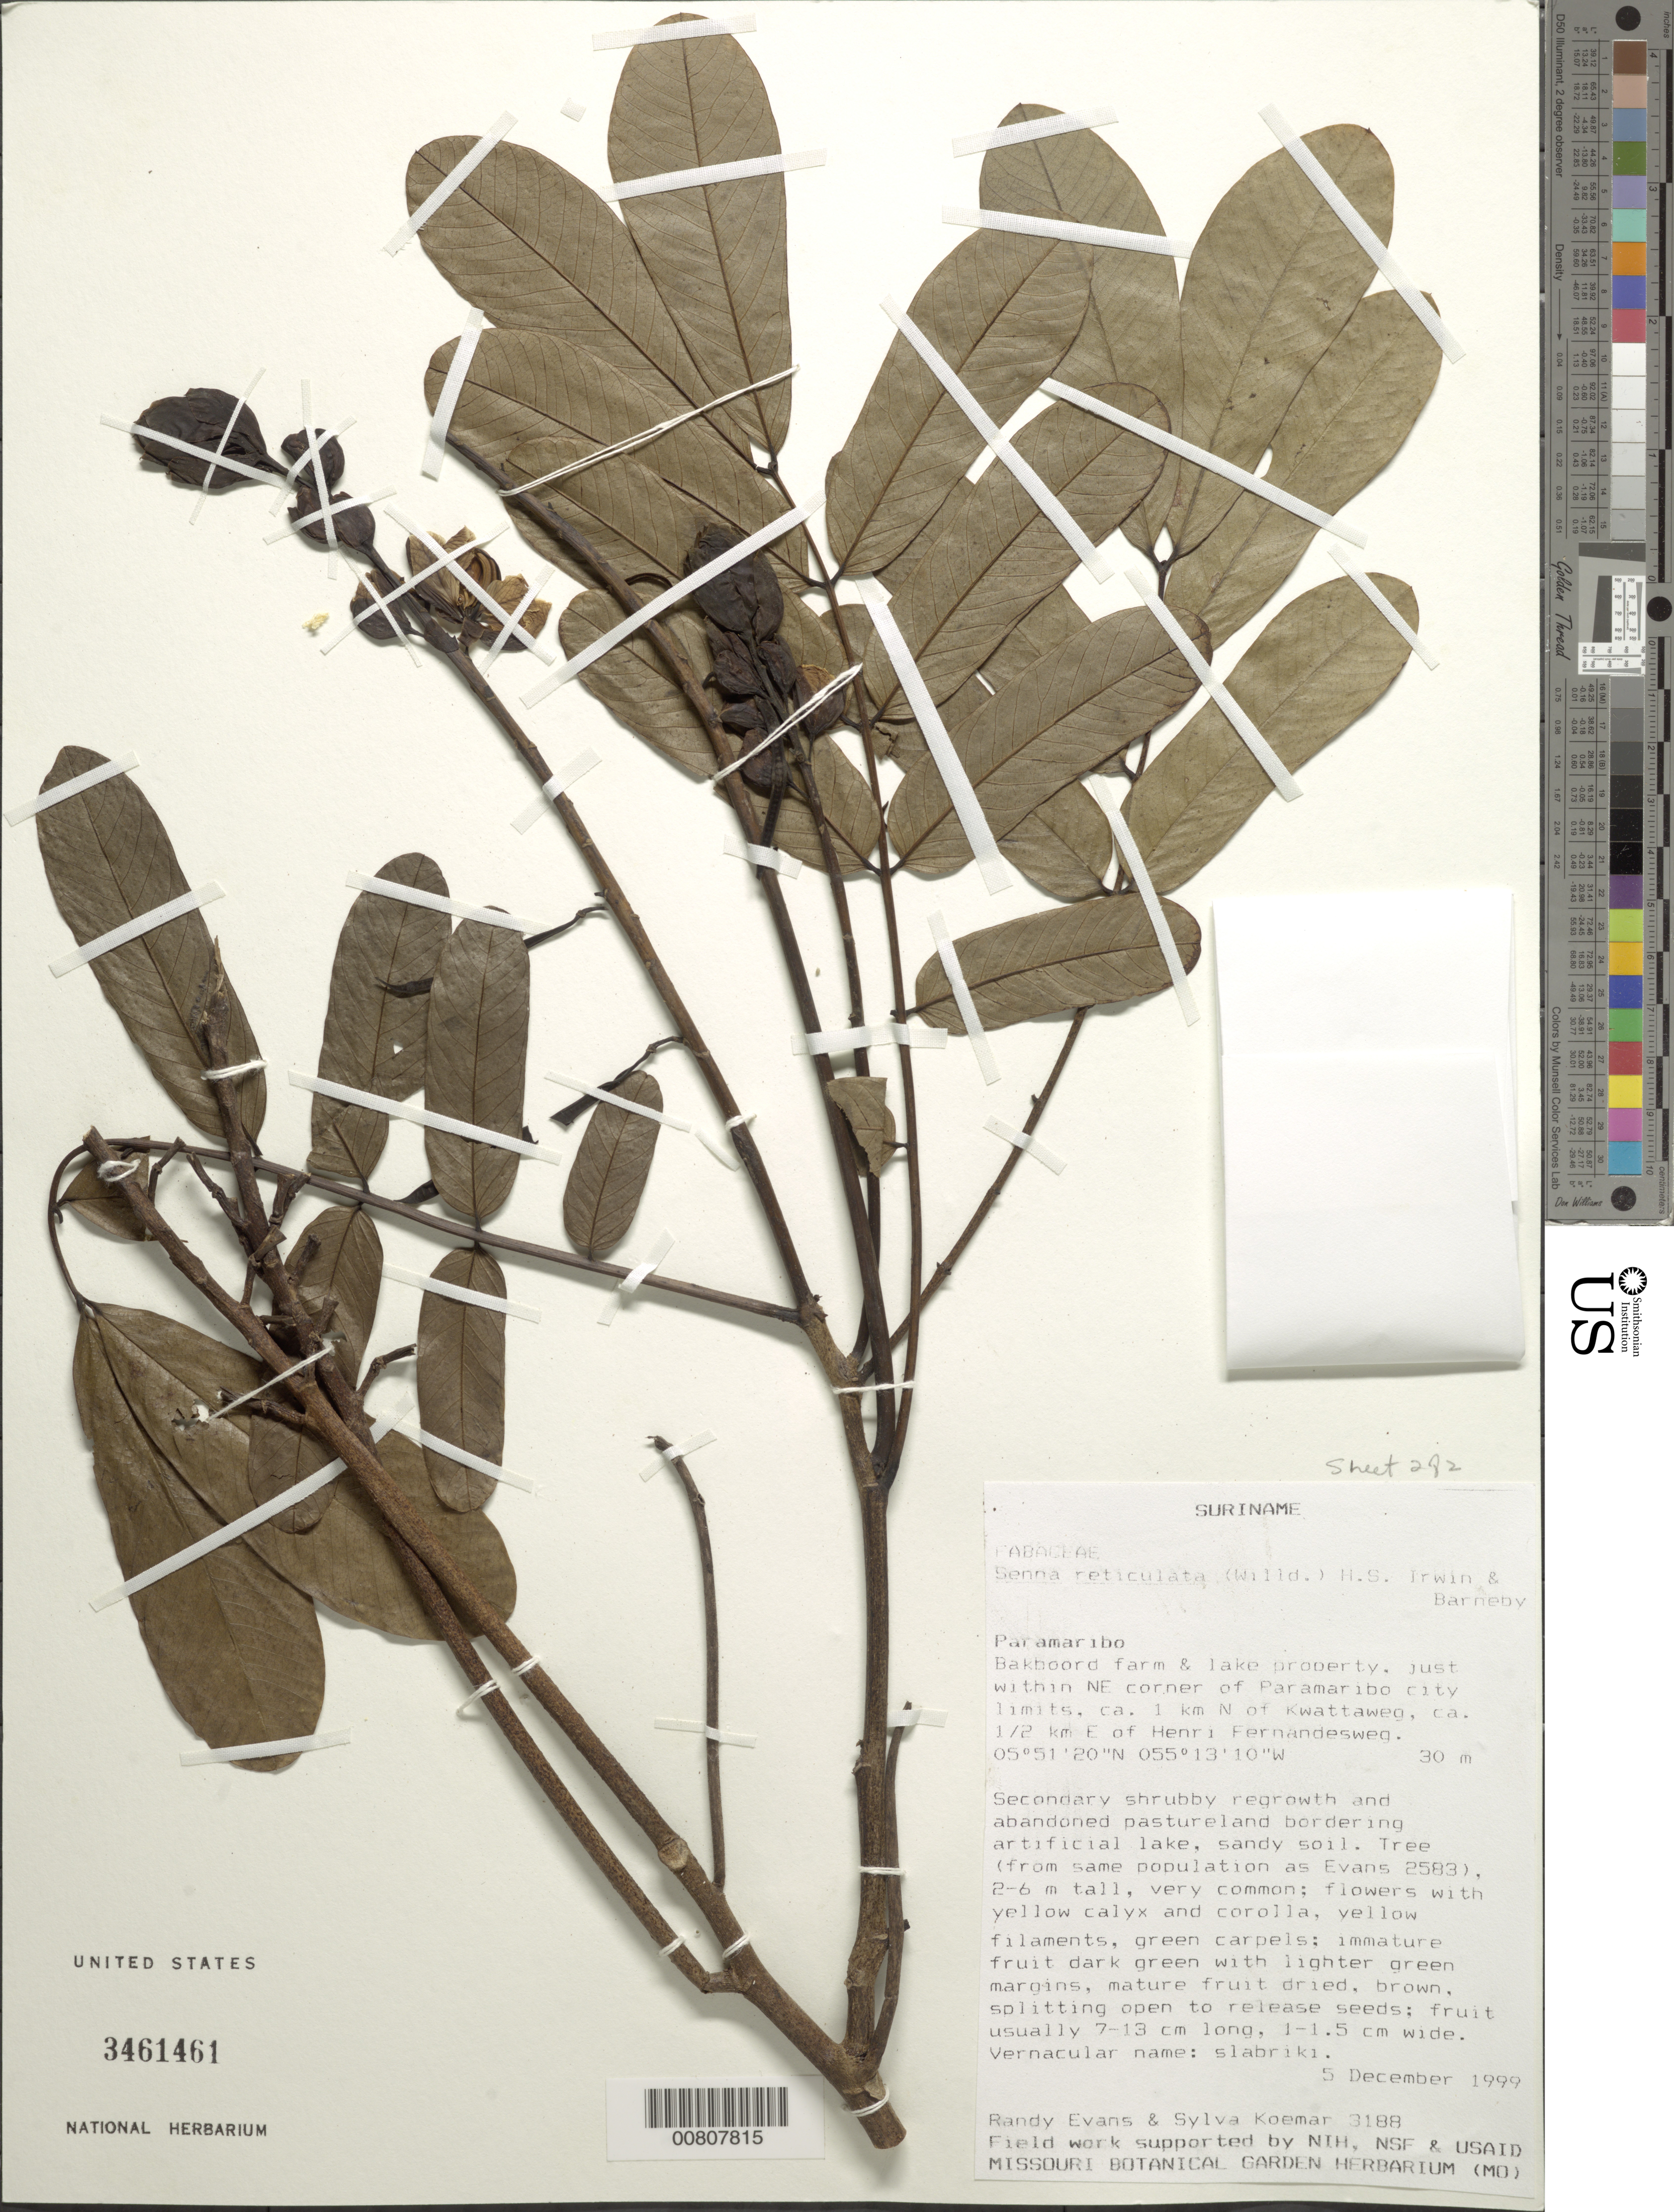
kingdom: Plantae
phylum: Tracheophyta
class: Magnoliopsida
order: Fabales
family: Fabaceae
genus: Senna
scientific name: Senna reticulata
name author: (Willd.) H.S. Irwin & Barneby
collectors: R. Evans & S. Koemar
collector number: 3188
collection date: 1999-12-05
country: Suriname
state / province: Paramaribo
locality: Paramaribo, Bakboord farm and lake property, just within NE corner of Paramaribo City limits, ca 1 km N of Kwattaweg, ca ½ km E of Henri Fernandesweg.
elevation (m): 30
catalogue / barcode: US 3461461